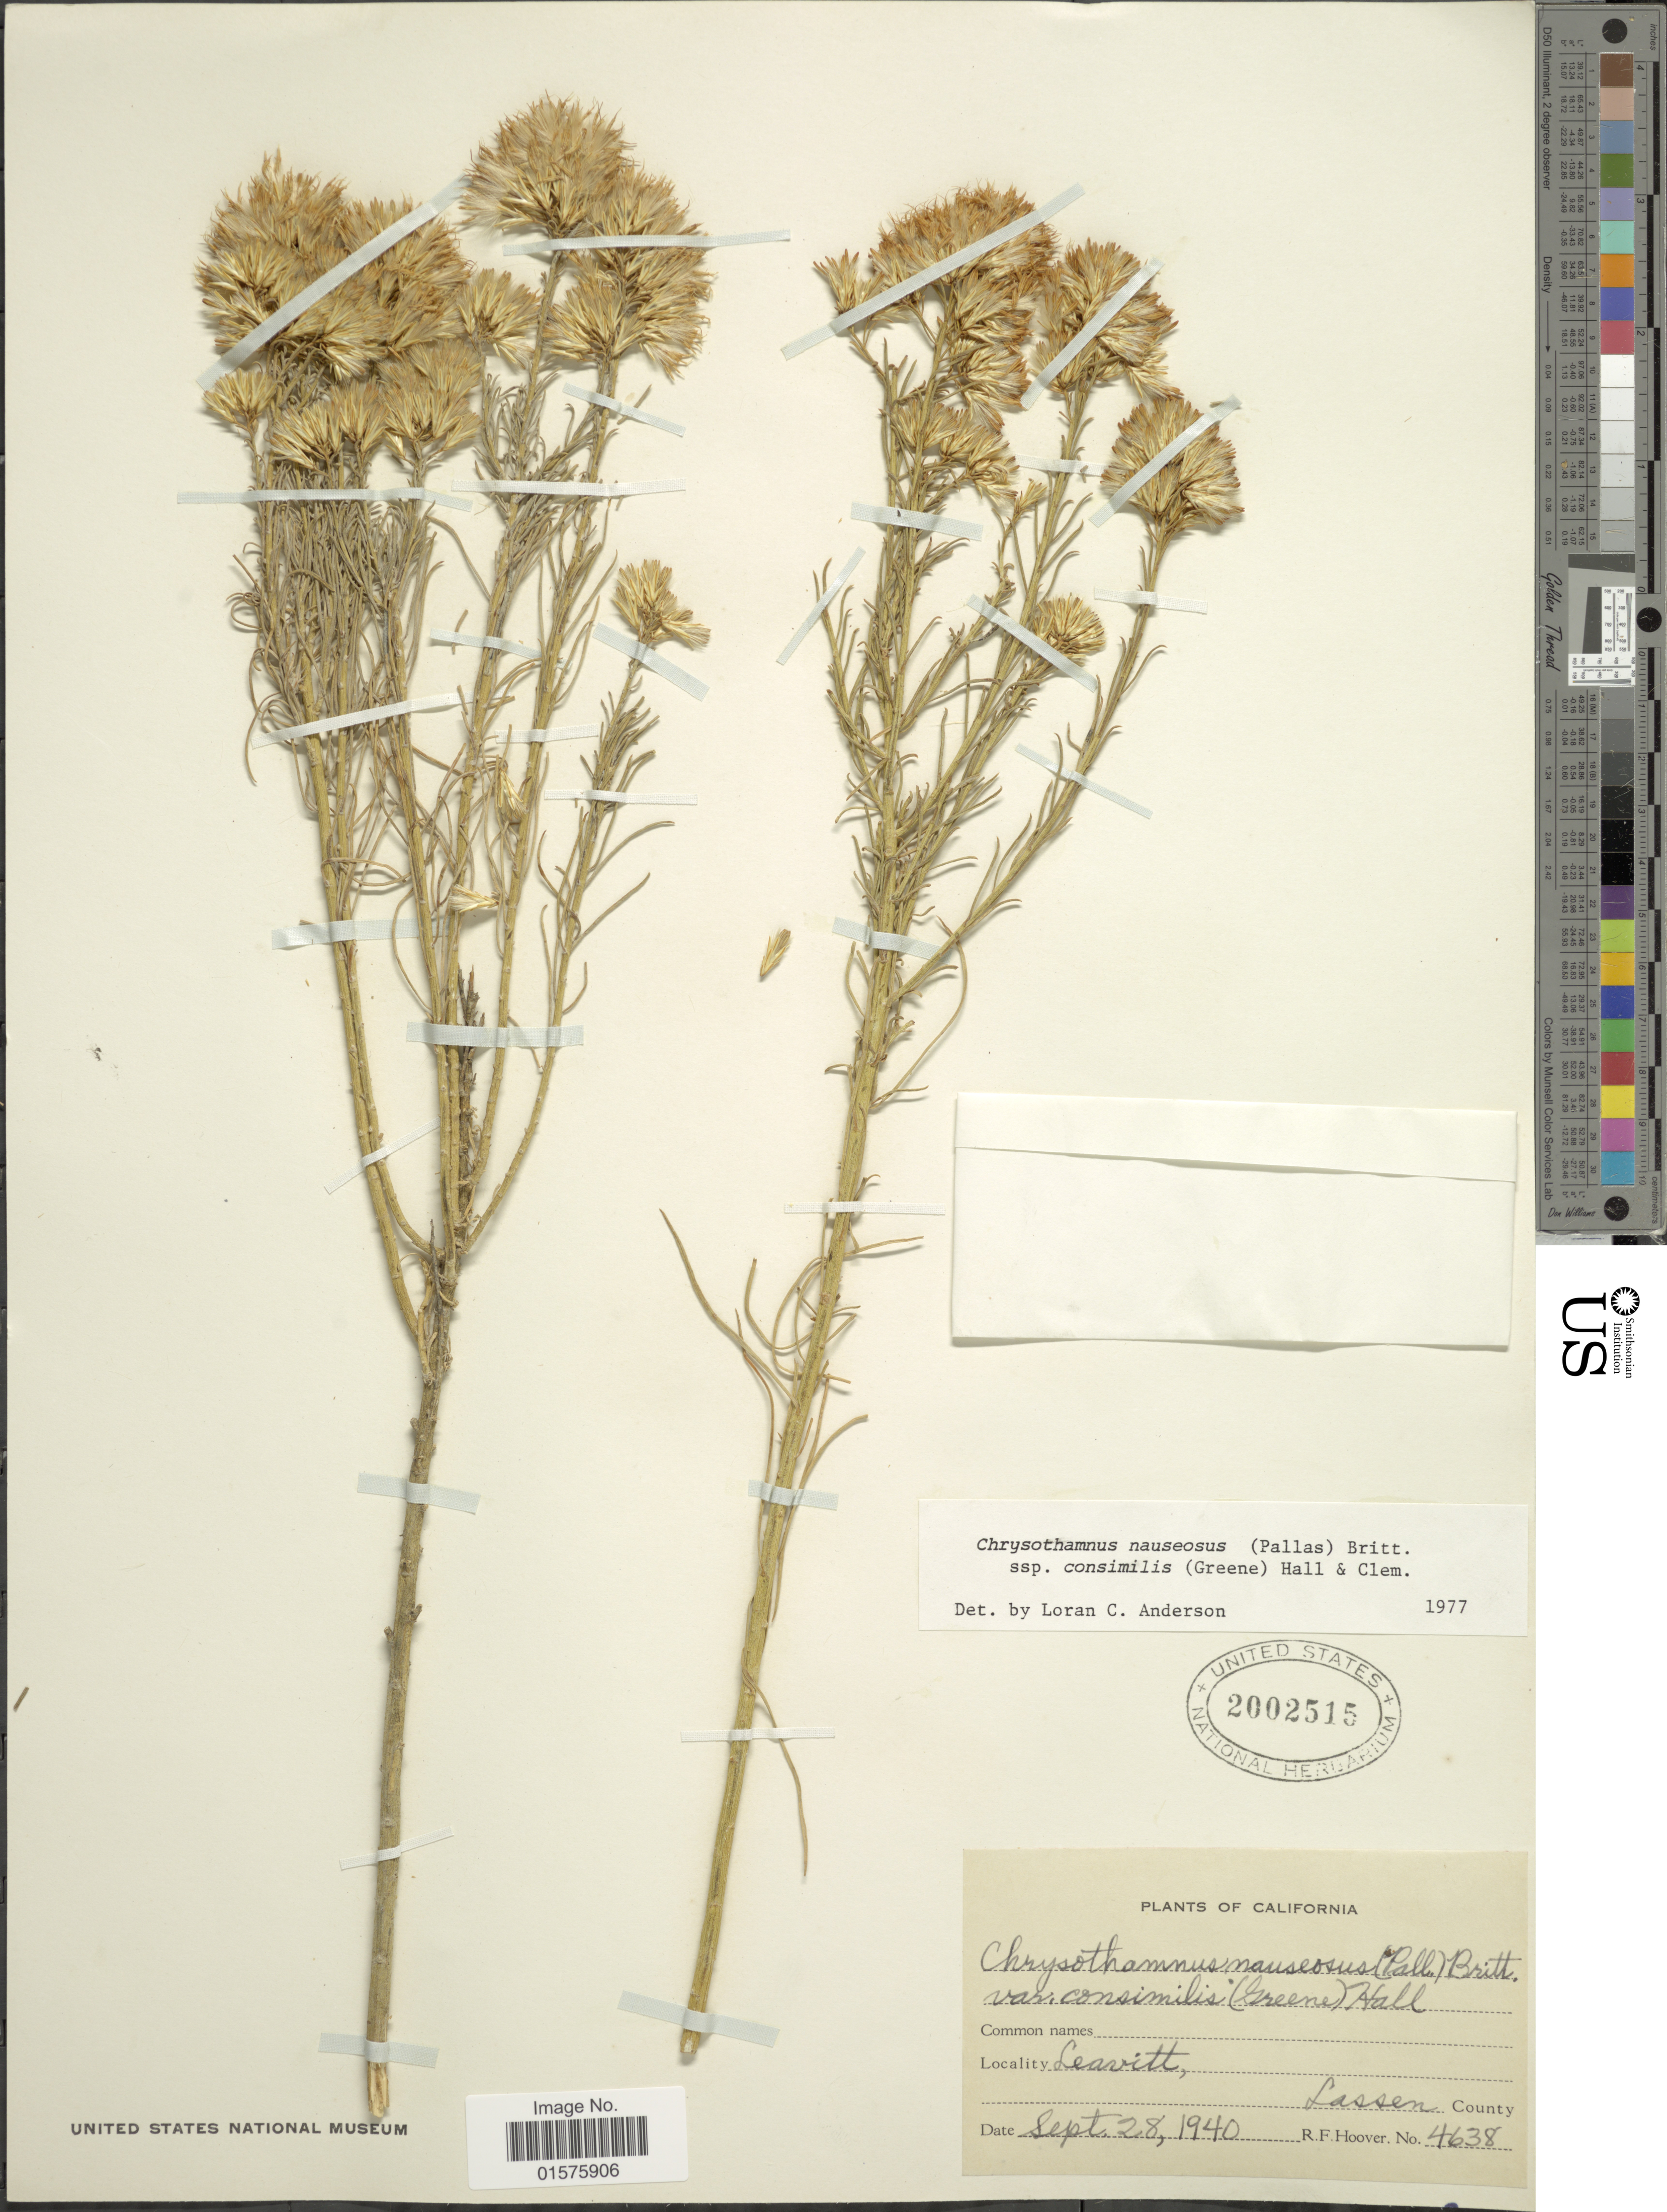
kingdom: Plantae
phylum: Tracheophyta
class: Magnoliopsida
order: Asterales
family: Asteraceae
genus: Ericameria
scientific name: Ericameria nauseosa var. oreophila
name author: (A. Nelson) G.L. Nesom & G.I. Baird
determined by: Urbatsch, Lowell E., Curator (LSU), Louisiana State University (UNITED STATES)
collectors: R. F. Hoover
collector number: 4638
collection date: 1940-09-28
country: United States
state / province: California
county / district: Lassen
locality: Lassen Coounty, Leavitt.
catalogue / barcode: US 2002515